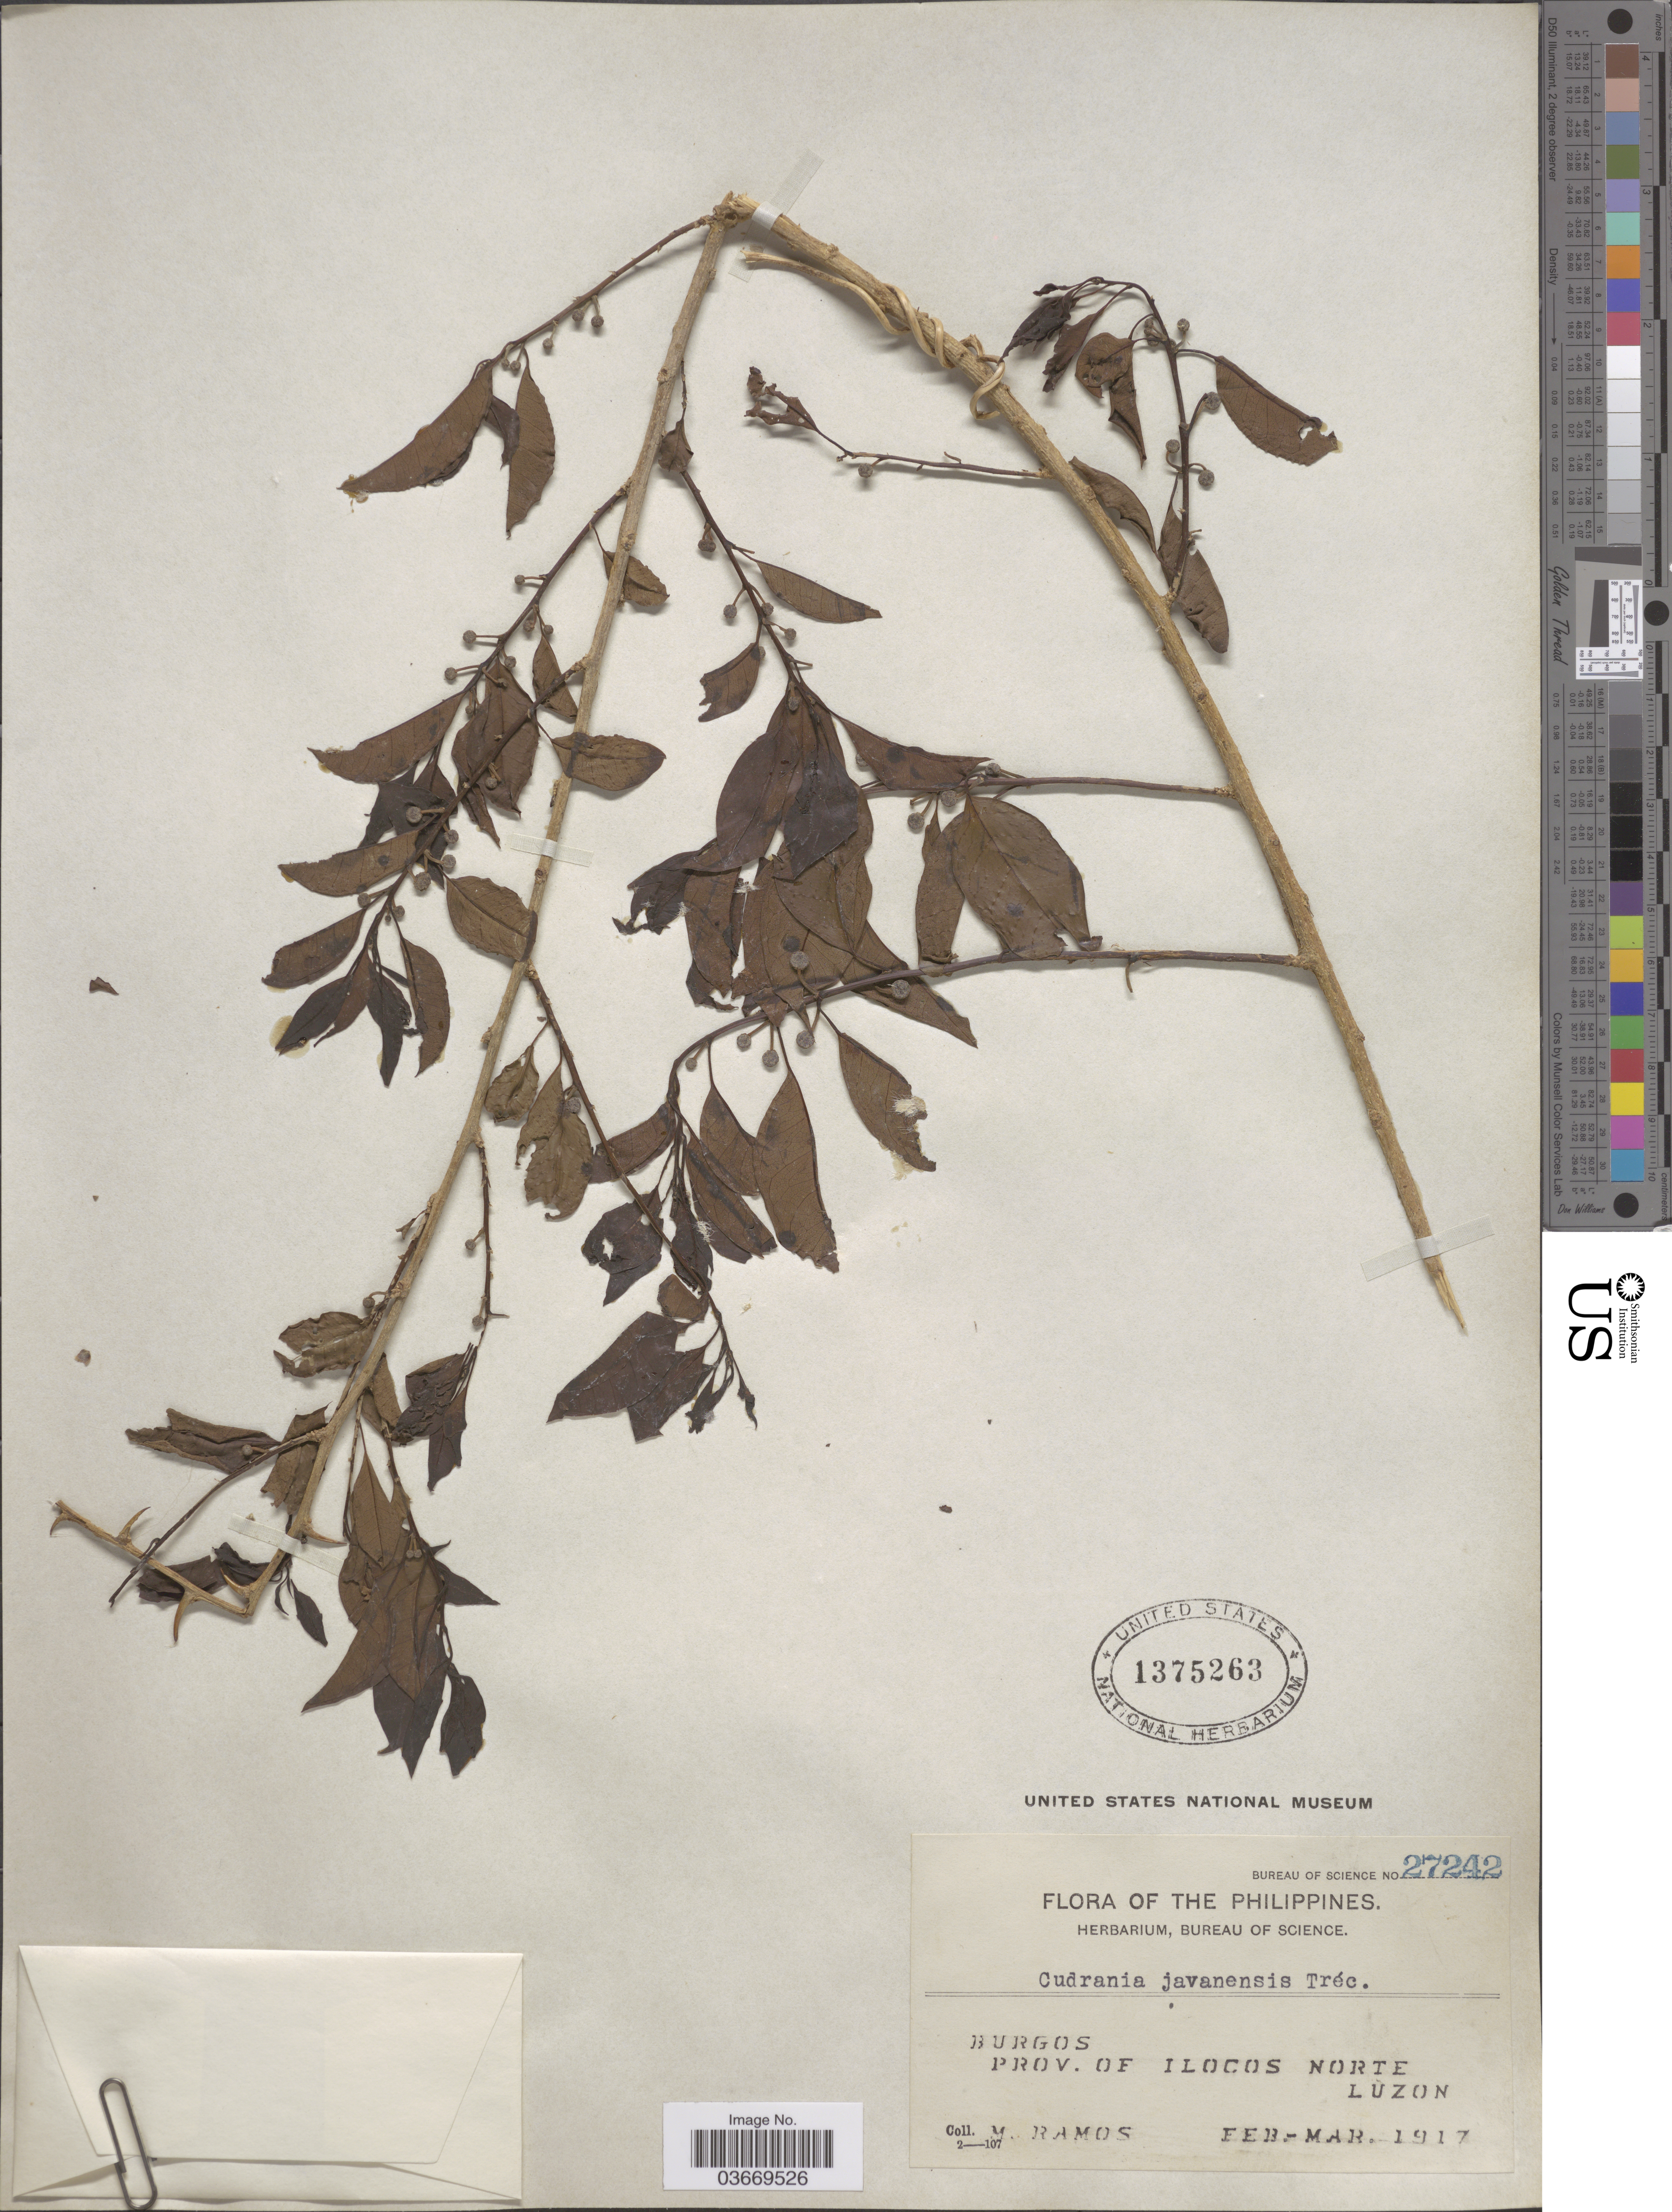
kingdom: Plantae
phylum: Tracheophyta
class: Magnoliopsida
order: Rosales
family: Moraceae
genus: Maclura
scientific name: Maclura cochinchinensis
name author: (Lour.) Corner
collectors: M. Ramos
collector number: Bureau of Science 27242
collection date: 1917-02/1917-03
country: Philippines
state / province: Ilocos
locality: Burgos, Prov. of Ilocos Norte, Luzon.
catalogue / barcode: US 1375263